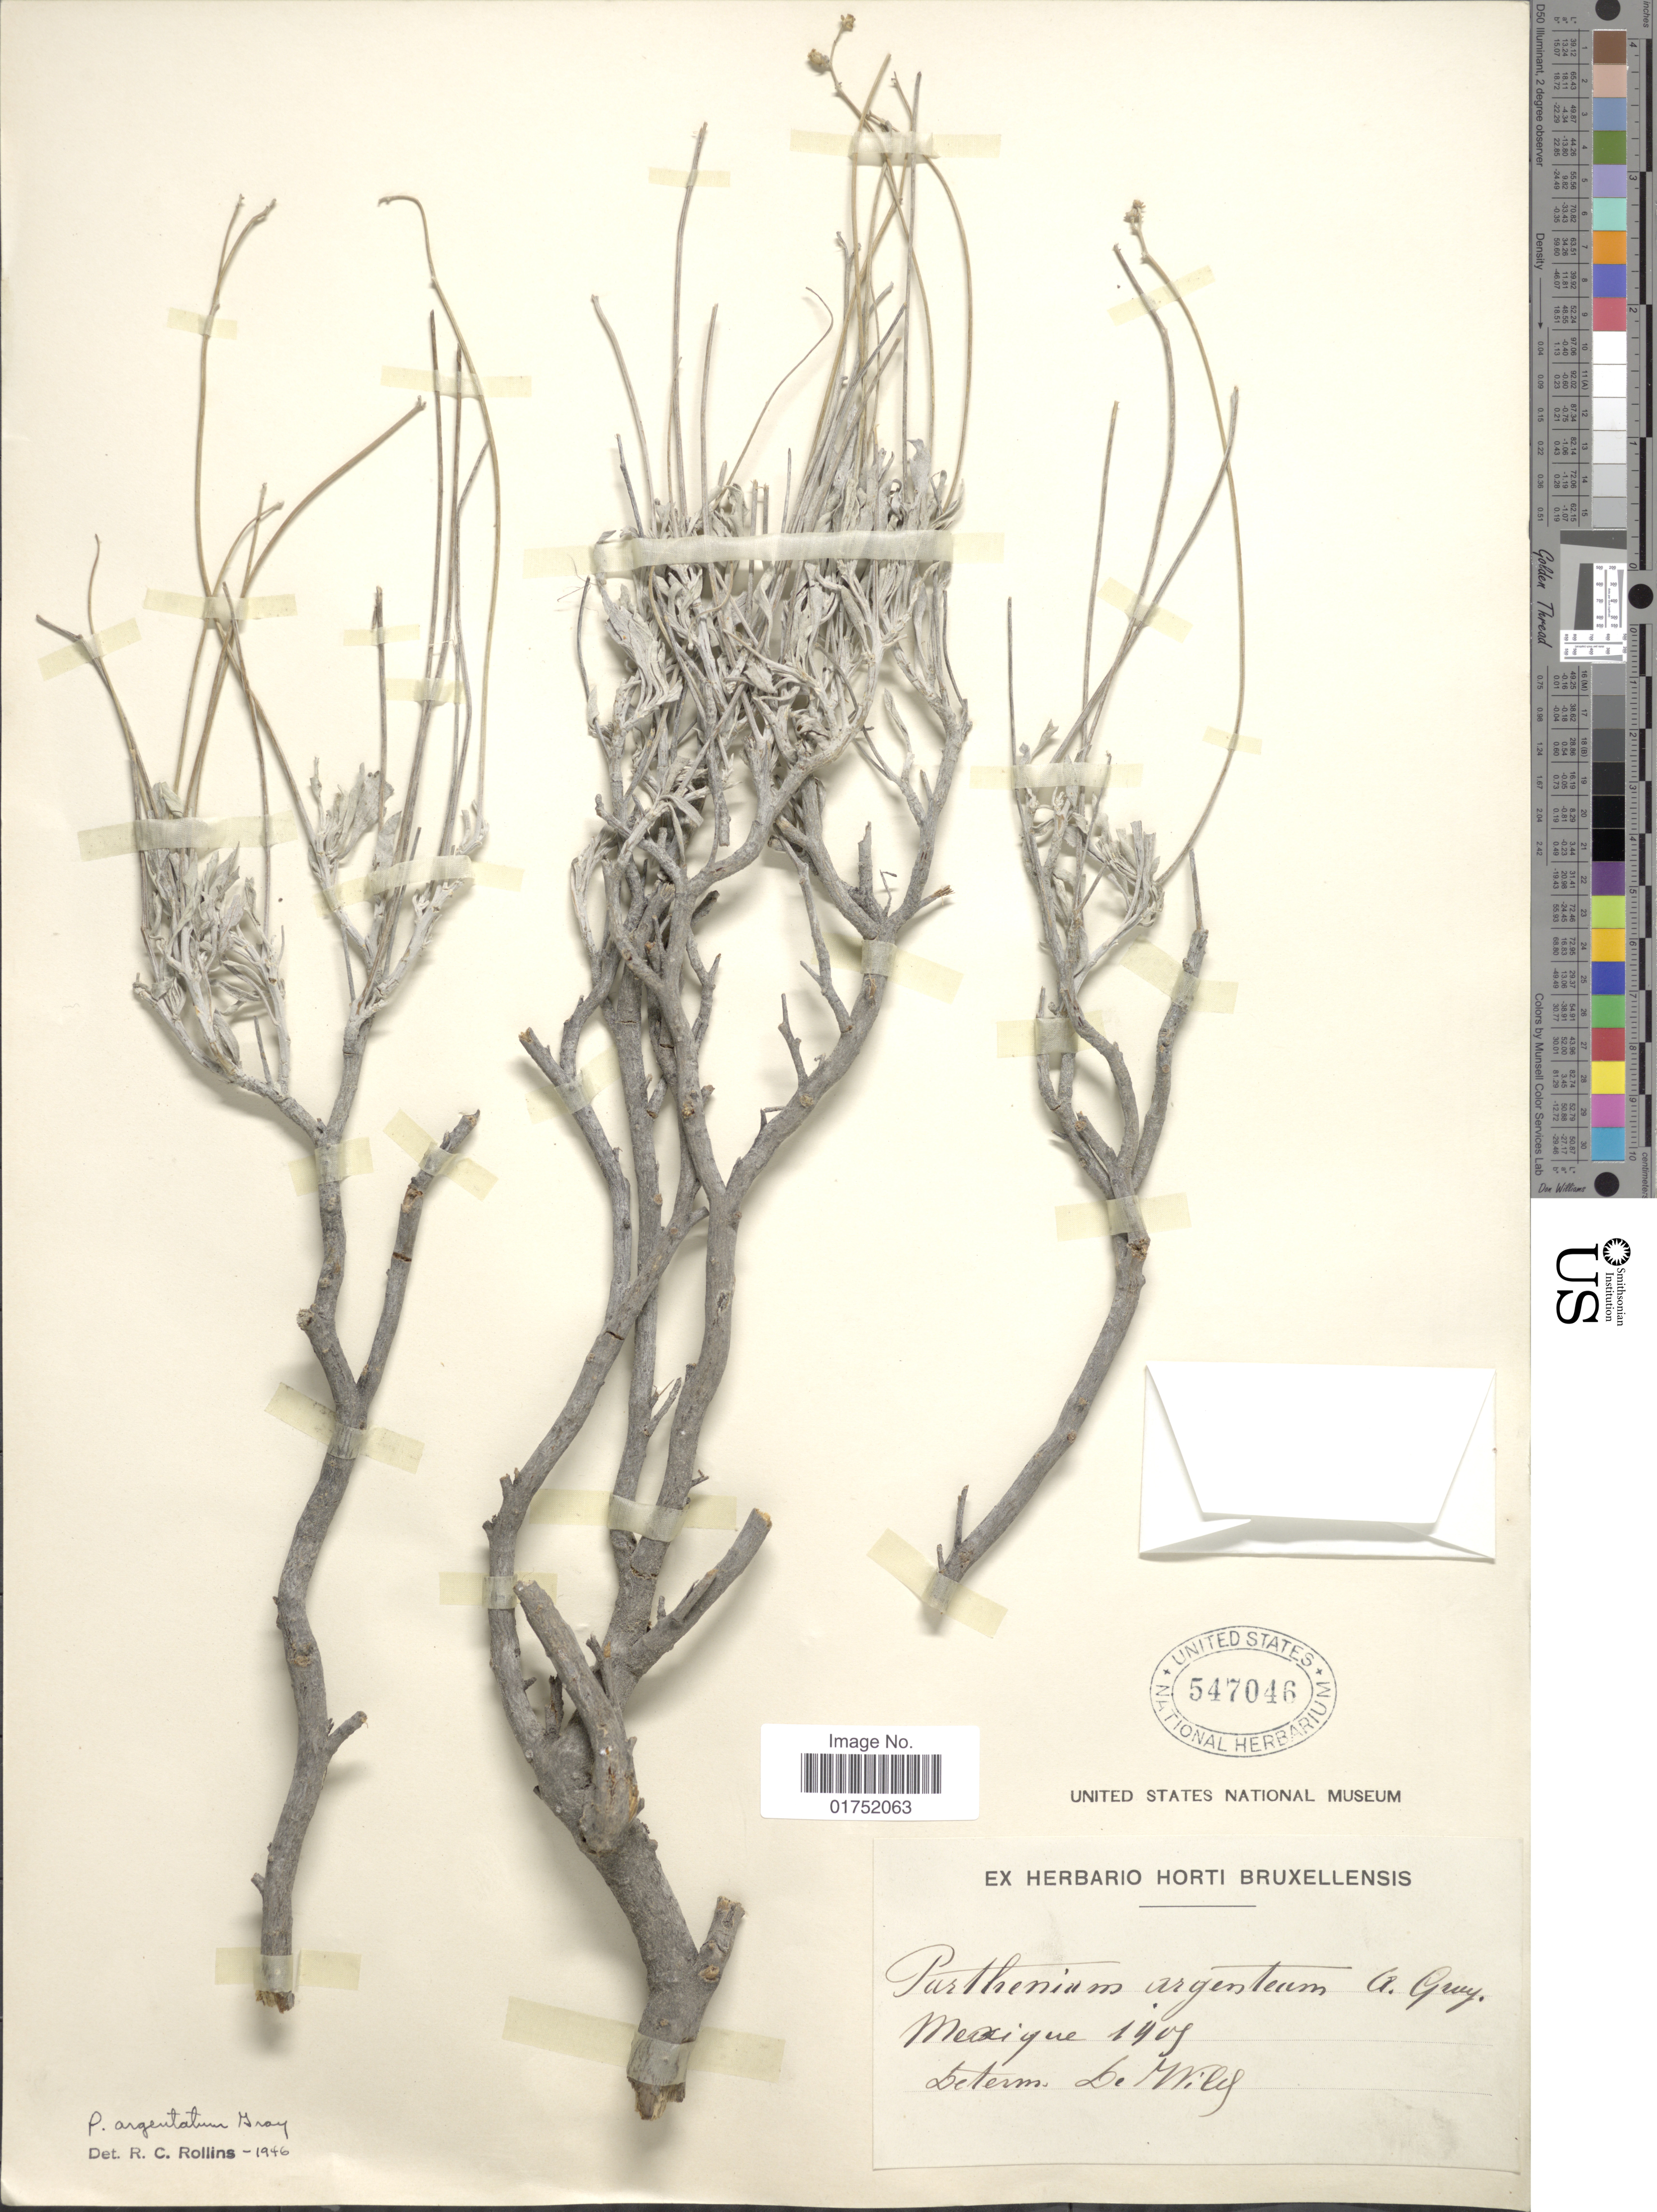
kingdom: Plantae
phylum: Tracheophyta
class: Magnoliopsida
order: Asterales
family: Asteraceae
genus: Parthenium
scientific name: Parthenium argentatum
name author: A. Gray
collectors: ex herb. Horti Bruxellensis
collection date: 1909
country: Mexico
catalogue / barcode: US 547046